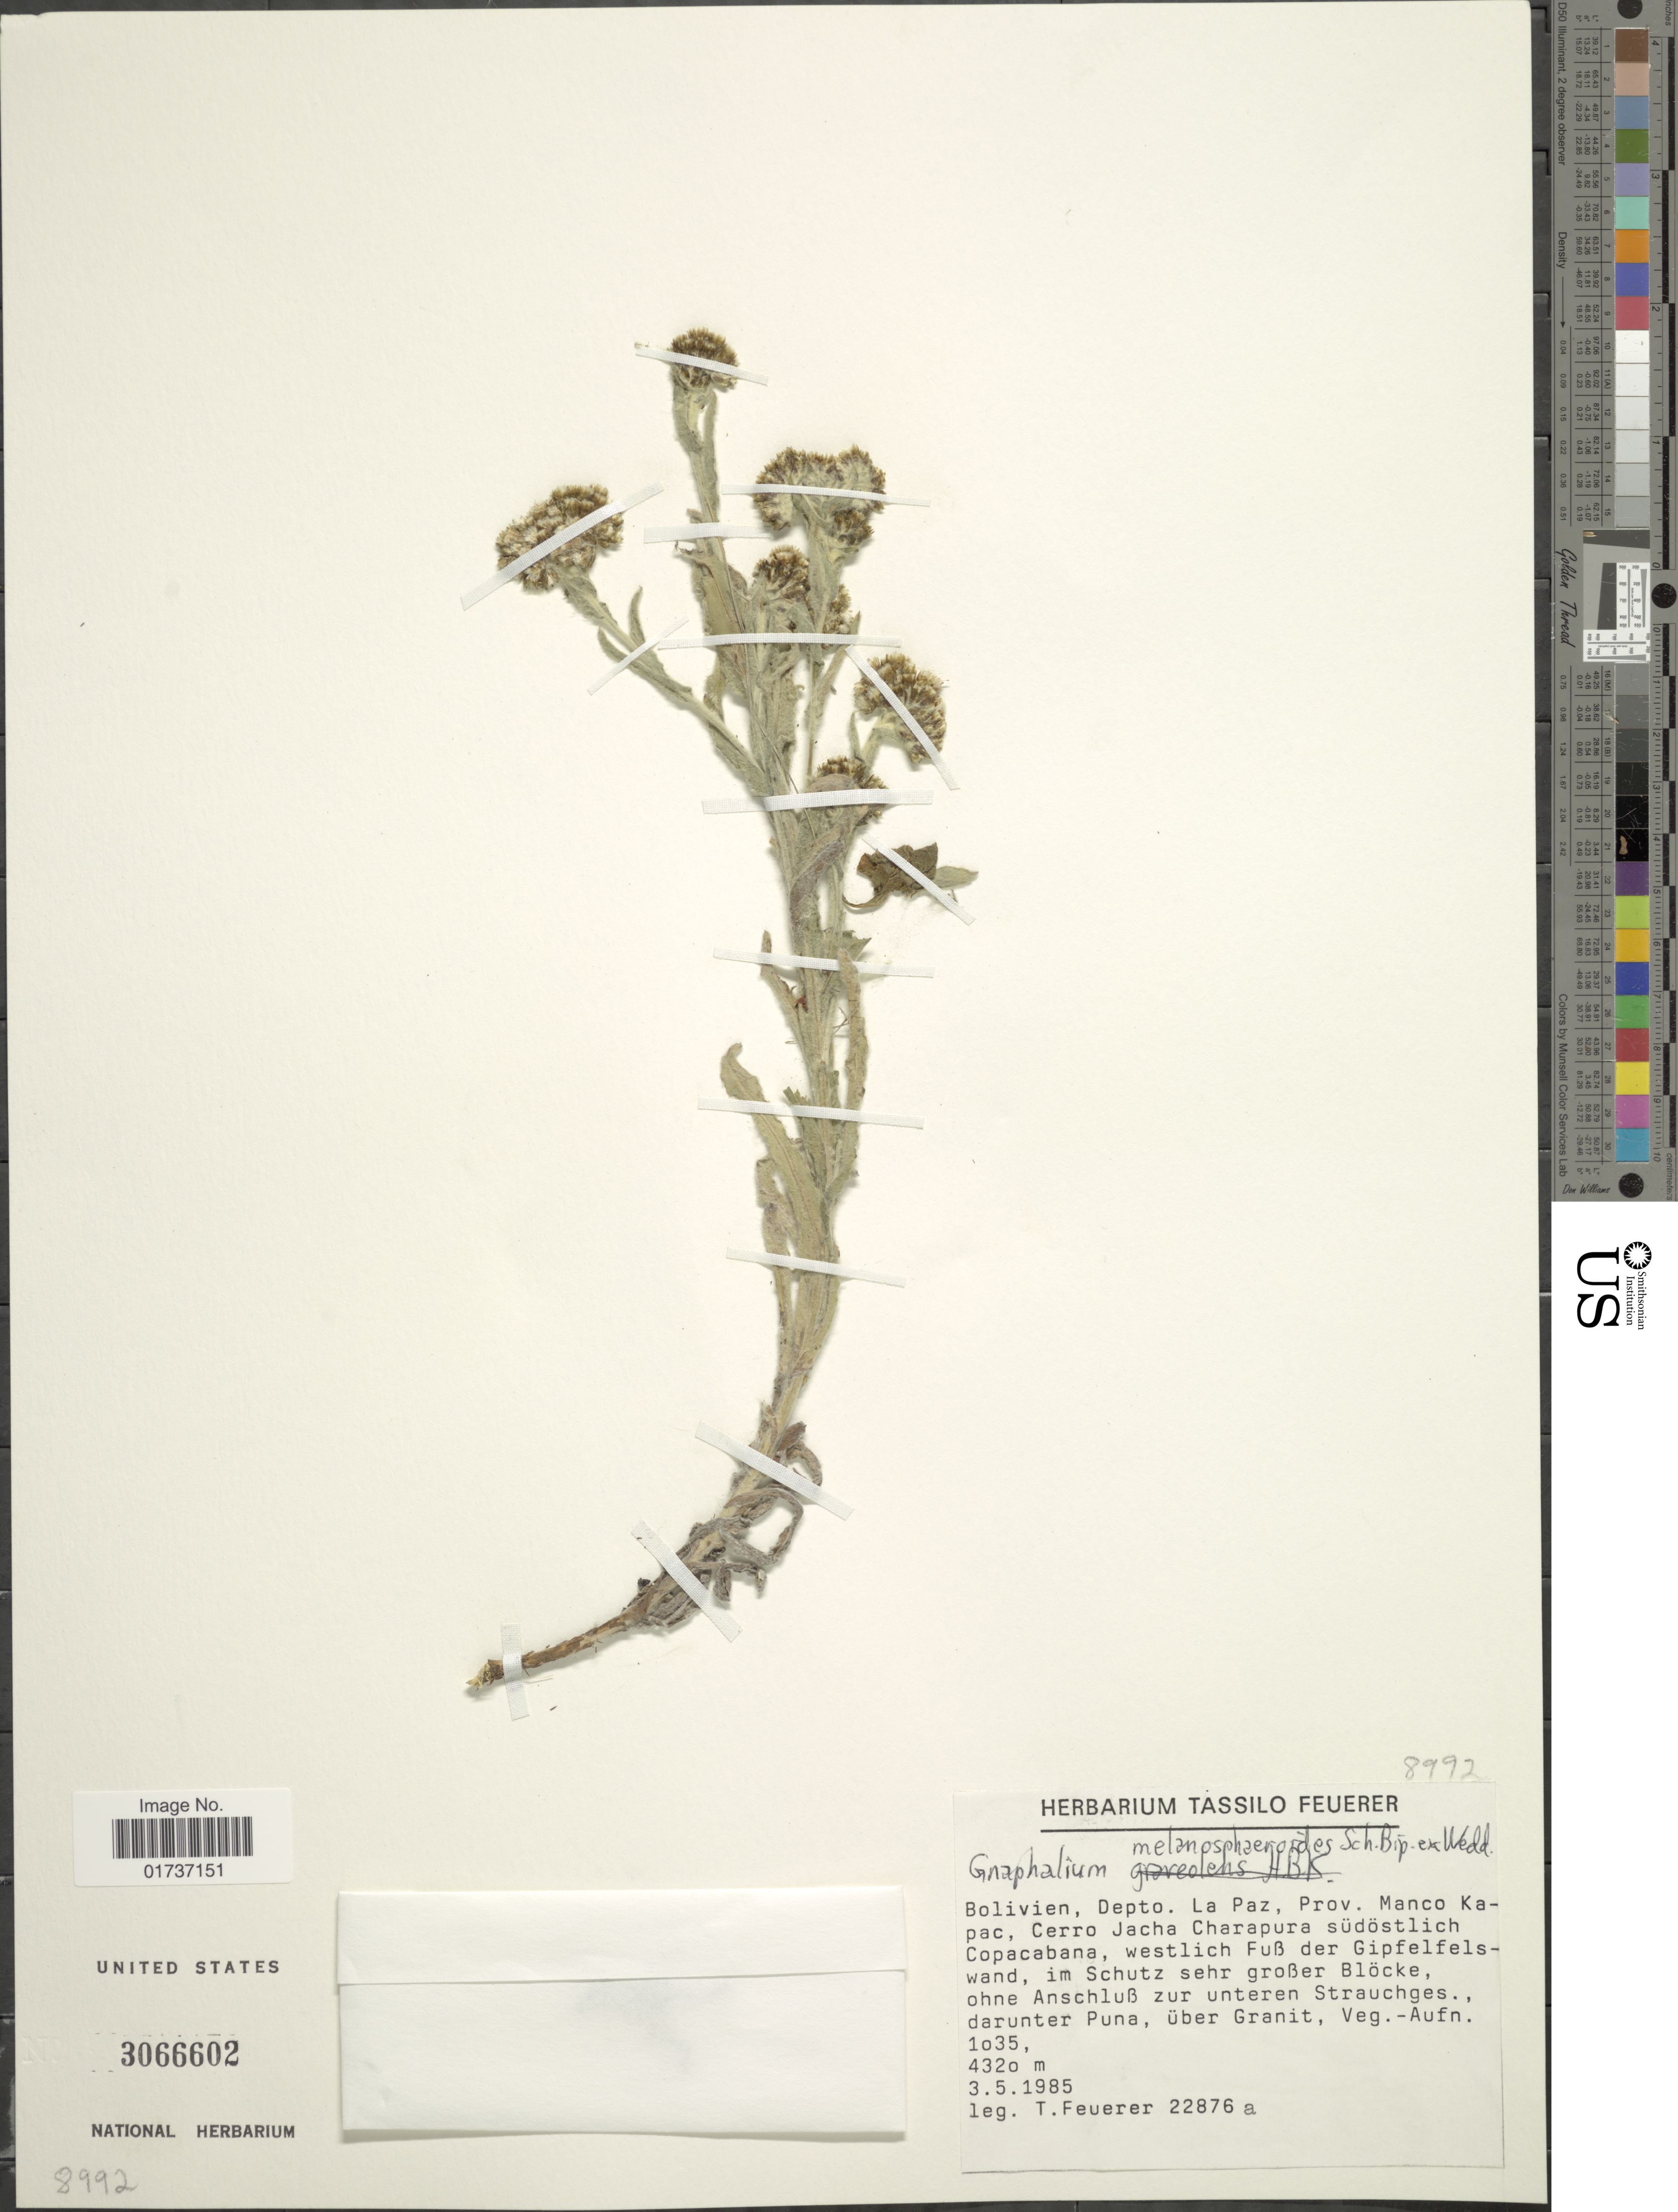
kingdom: Plantae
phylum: Tracheophyta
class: Magnoliopsida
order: Asterales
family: Asteraceae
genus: Gnaphalium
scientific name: Gnaphalium melanosphaeroides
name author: Sch. Bip. & Wedd.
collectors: T. Feuerer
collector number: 22876a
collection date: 1985-05-03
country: Bolivia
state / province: La Paz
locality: Depto La Paz, Prov. Manco Kapac, Cerro Jacha Charapura südöstlich Copacabana, westlich Fuß der Gipfelfelswand, im Schutz sehr groß Blöcke, ohne Anschluß zur unteren Strauchges., darunter Puna, über Granit, Veg.-Aufn.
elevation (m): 4320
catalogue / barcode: US 306602